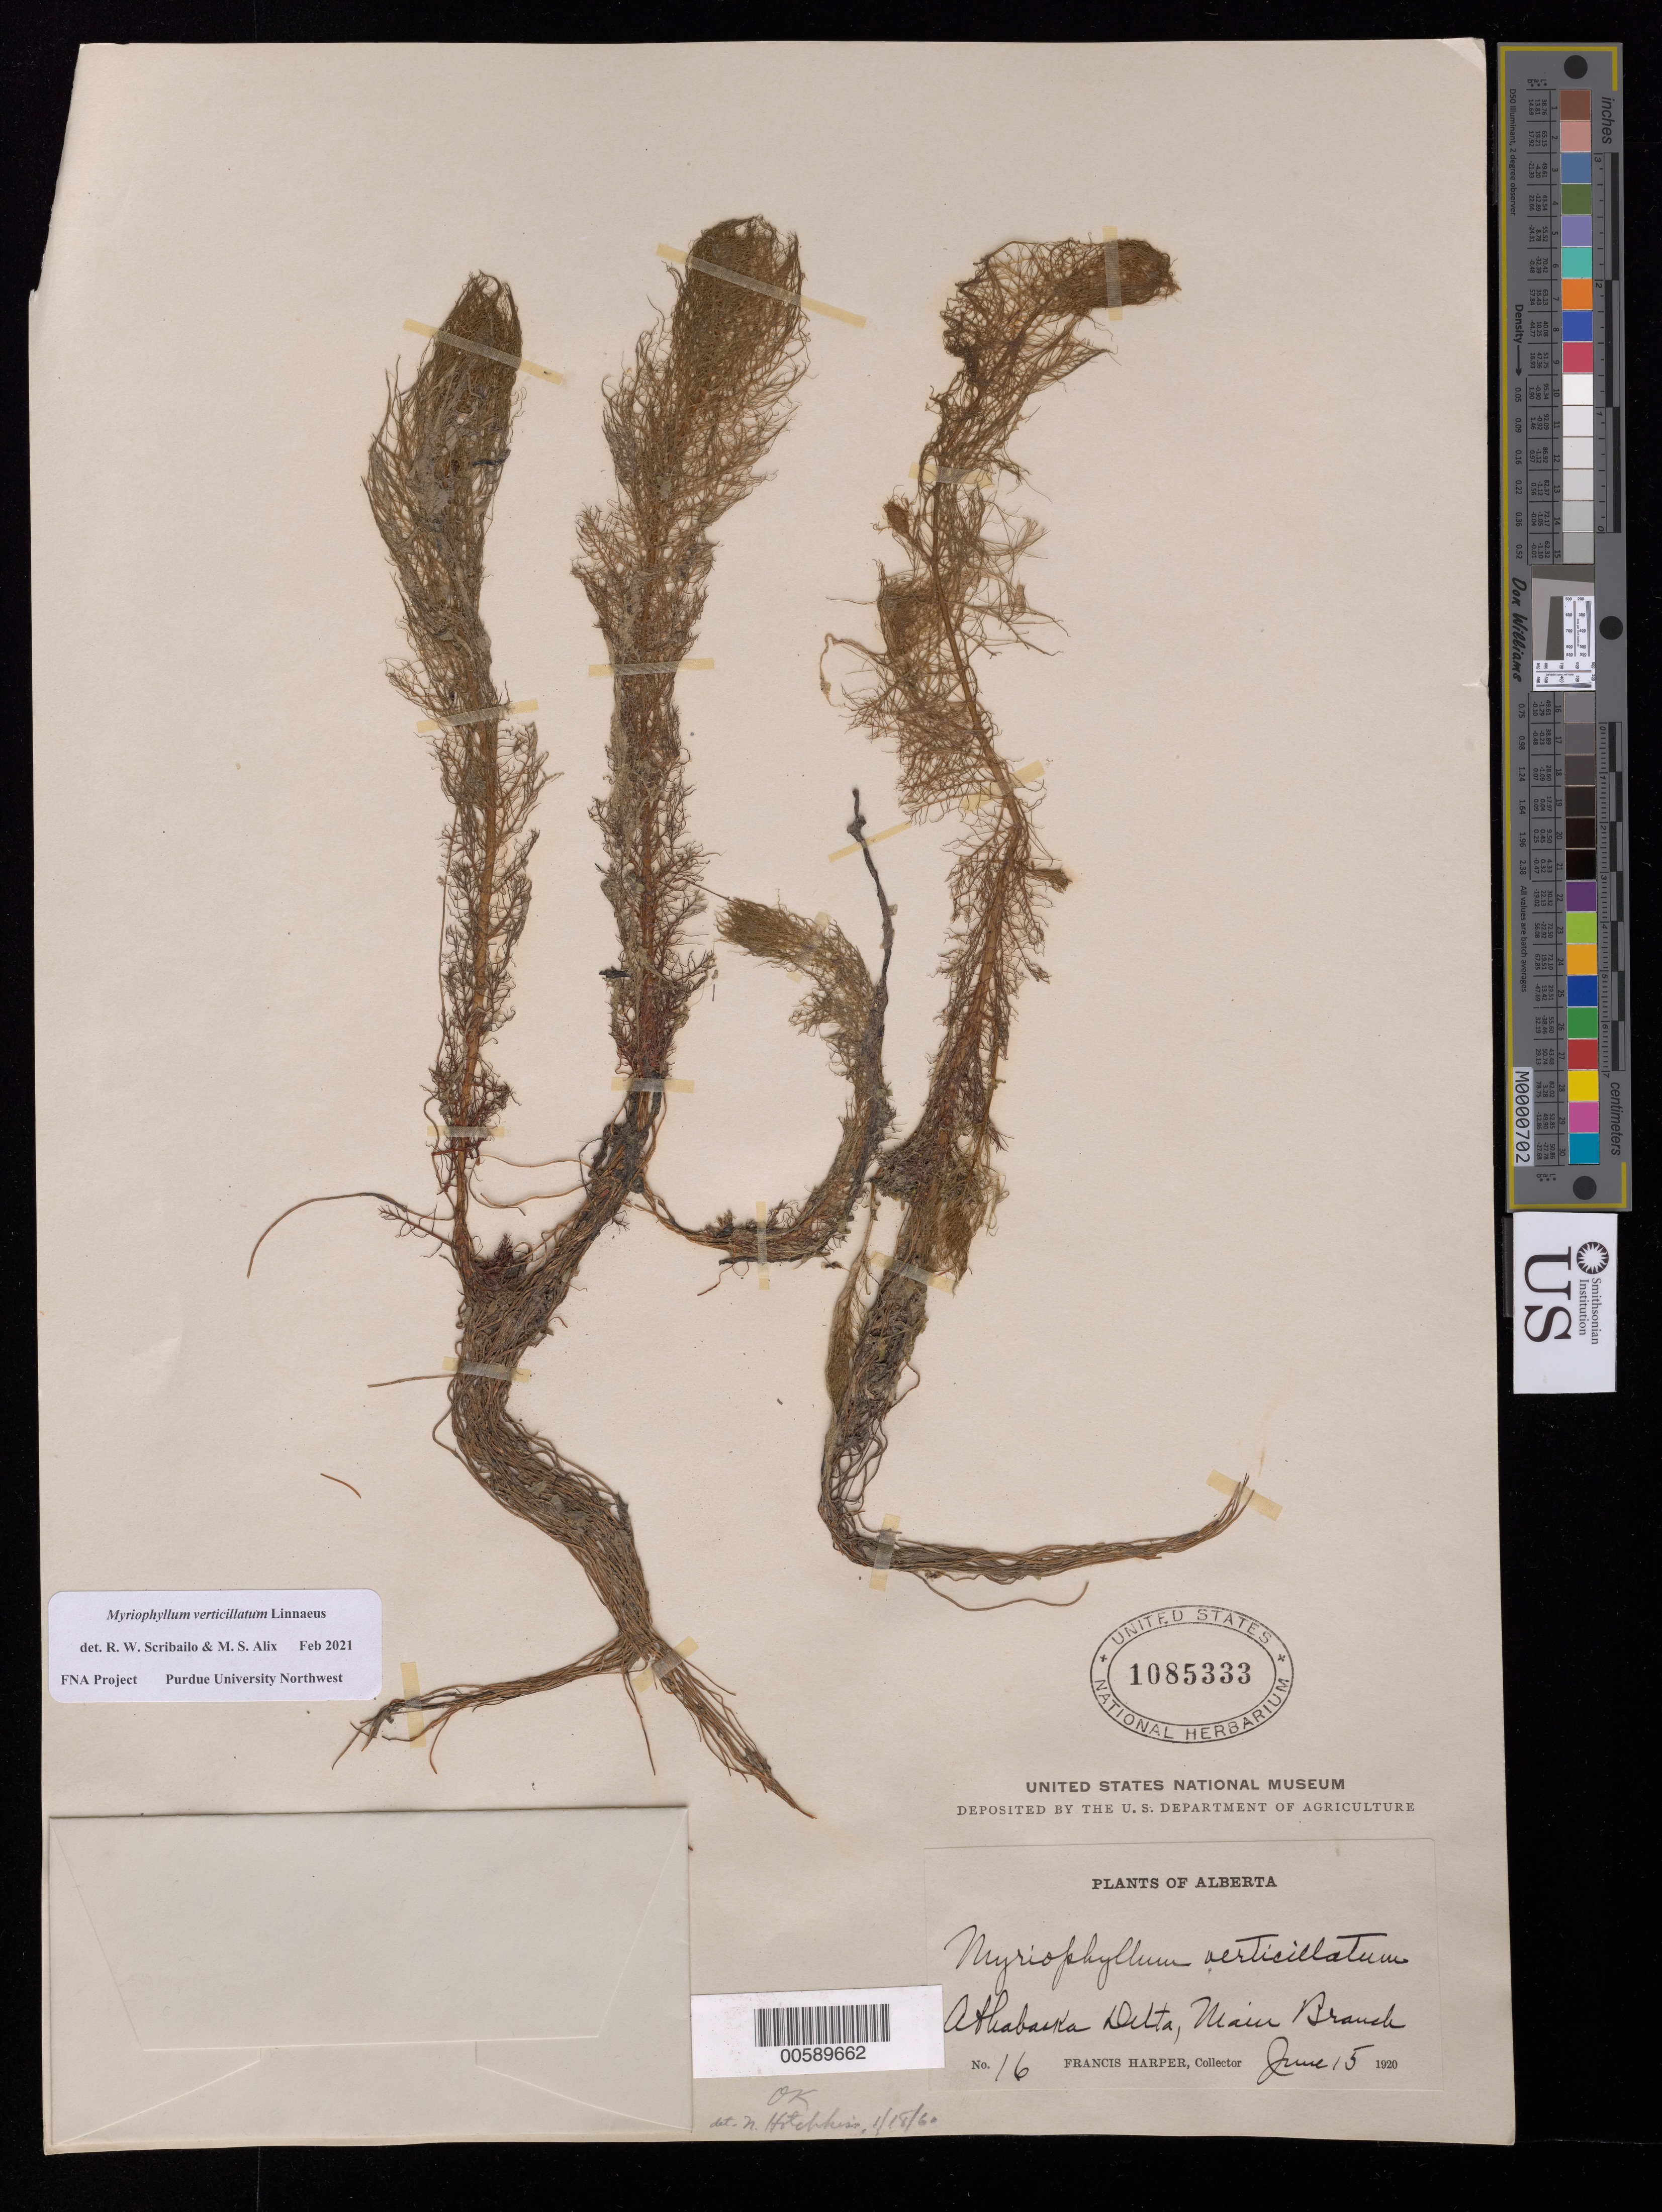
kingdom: Plantae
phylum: Tracheophyta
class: Magnoliopsida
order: Saxifragales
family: Haloragaceae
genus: Myriophyllum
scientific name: Myriophyllum verticillatum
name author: L.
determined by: Scribailo, R. W.; Alix, M. S.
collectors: F. Harper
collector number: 16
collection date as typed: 15 Jun 1920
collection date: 1920-06-15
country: Canada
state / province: Alberta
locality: Athabaska Delta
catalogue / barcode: US 1085333